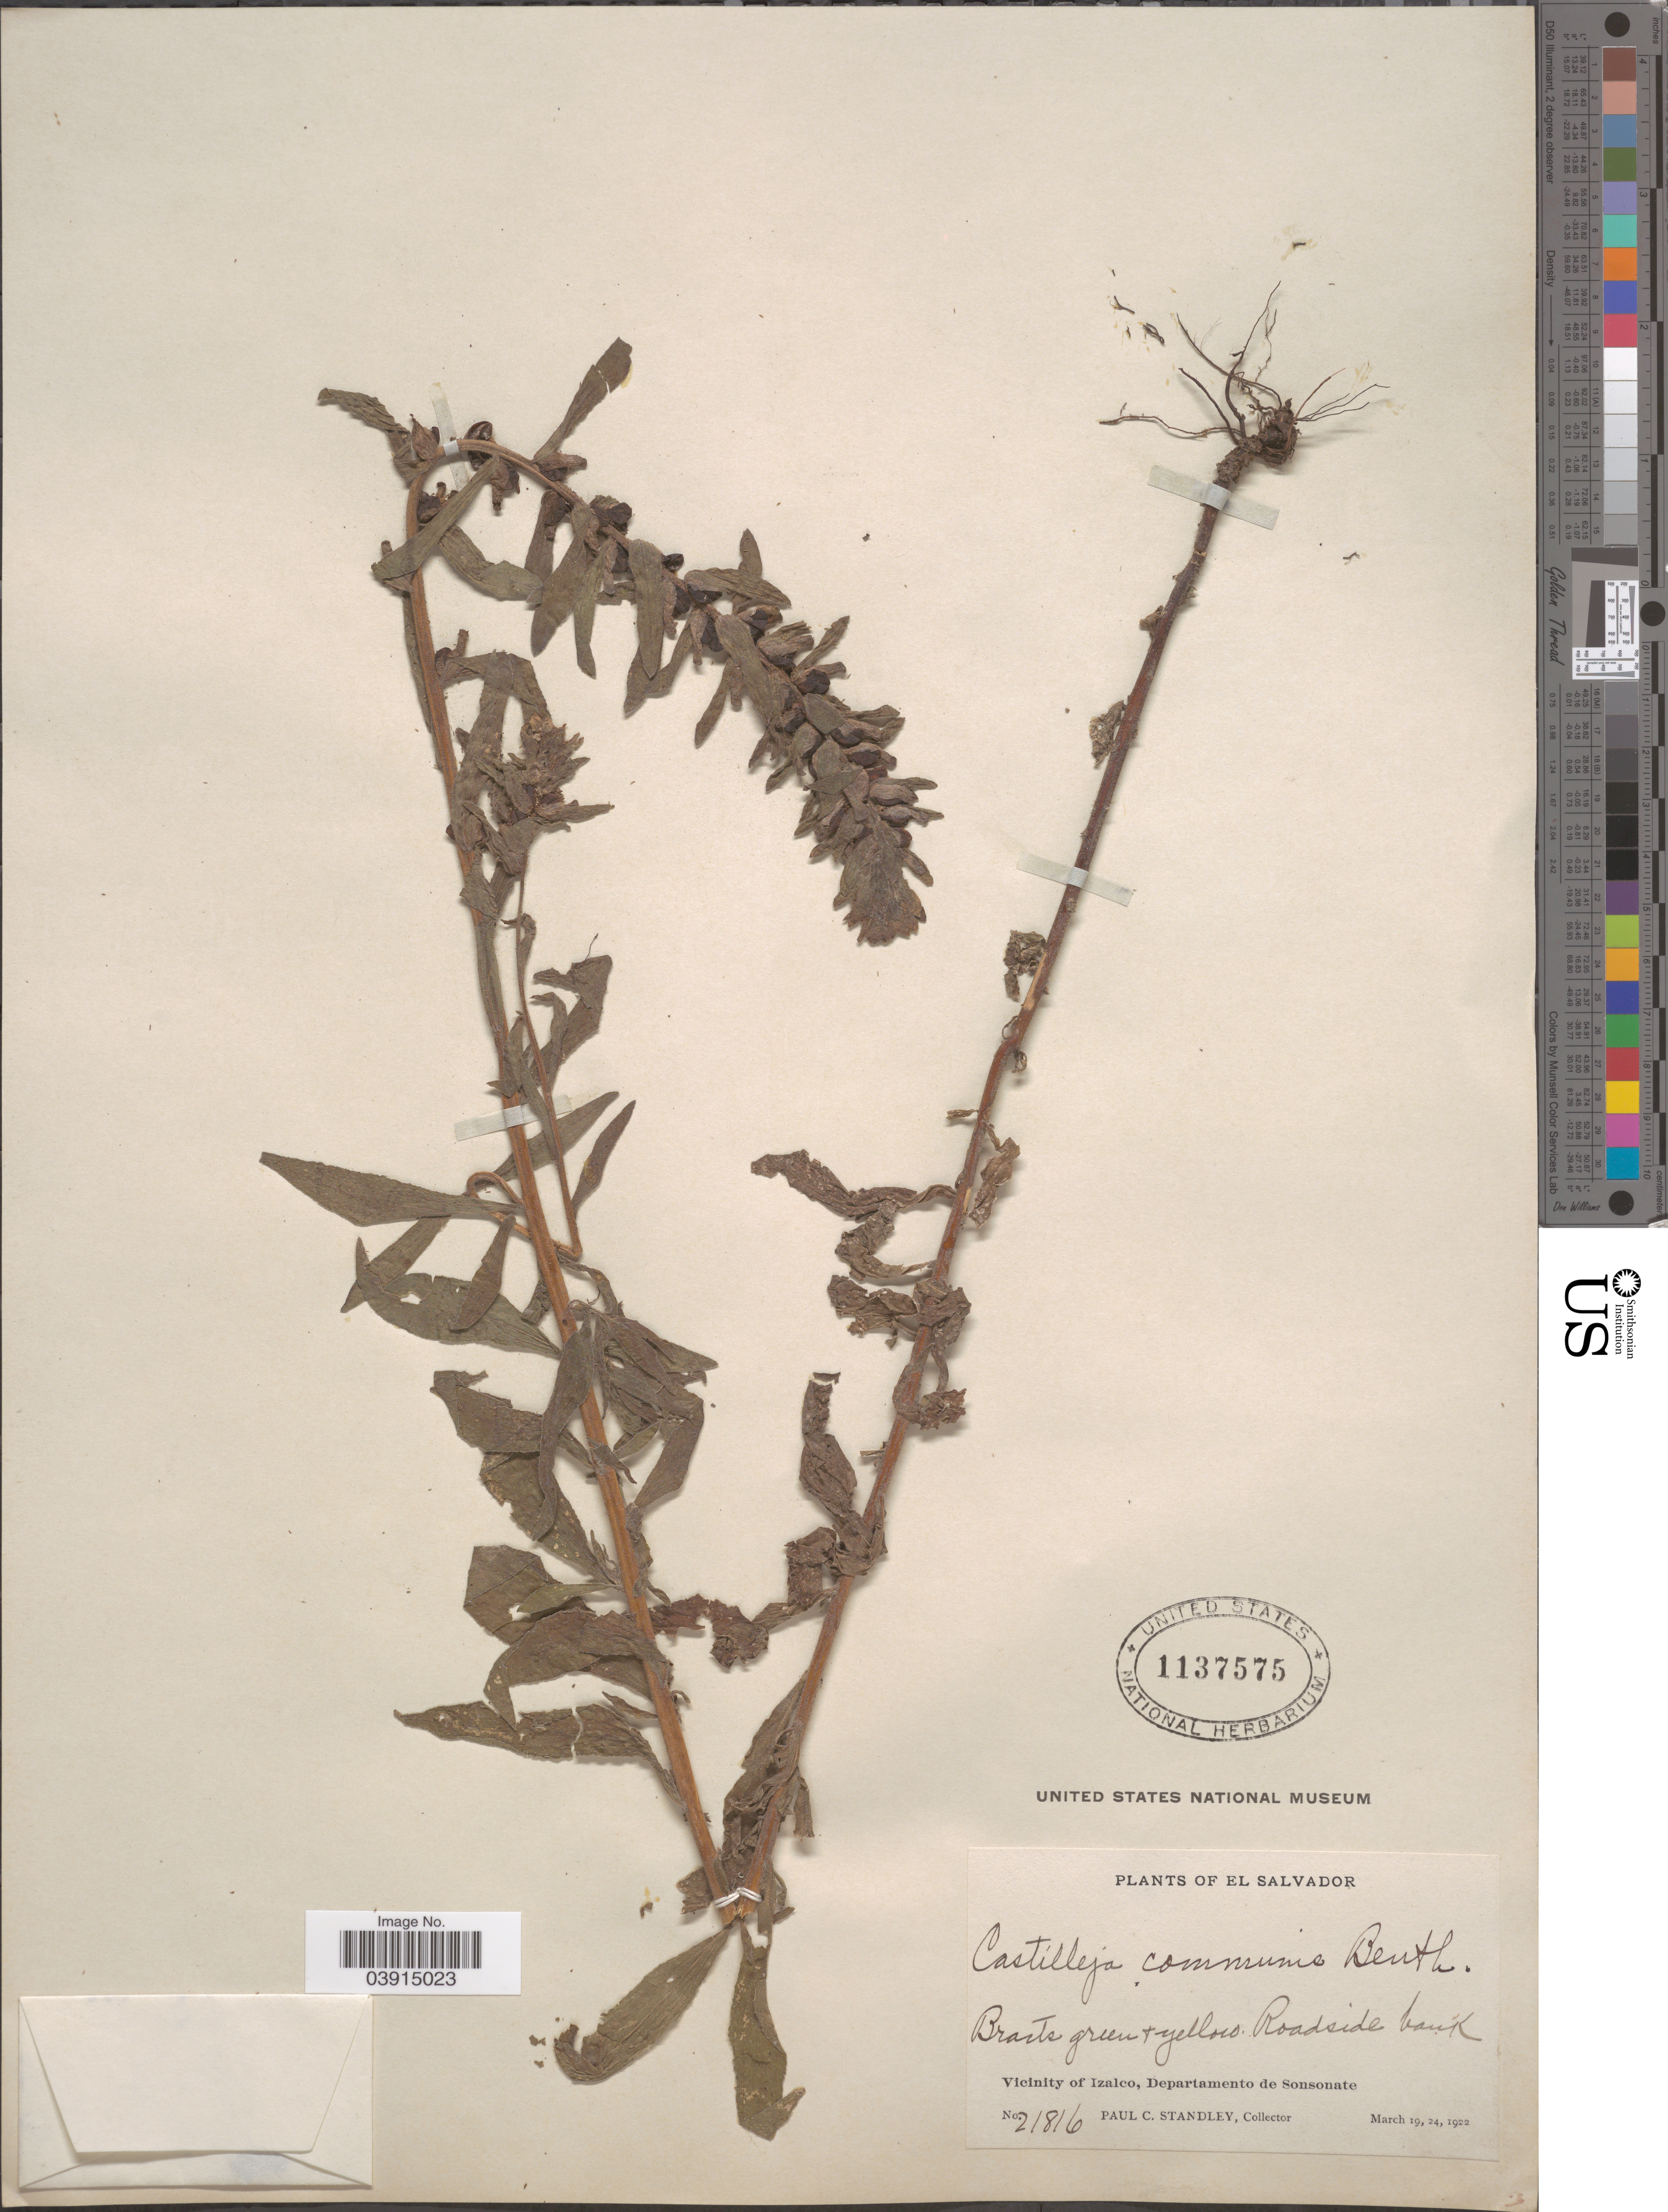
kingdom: Plantae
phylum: Tracheophyta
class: Magnoliopsida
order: Lamiales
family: Orobanchaceae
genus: Castilleja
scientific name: Castilleja arvensis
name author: Schltdl. & Cham.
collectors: P. C. Standley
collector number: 21816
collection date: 1922-03-19/1922-03-24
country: El Salvador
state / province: Sonsonate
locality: Roadside bank. Vicinity of Izalco, Departamento de Sonsonate.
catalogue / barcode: US 1137575